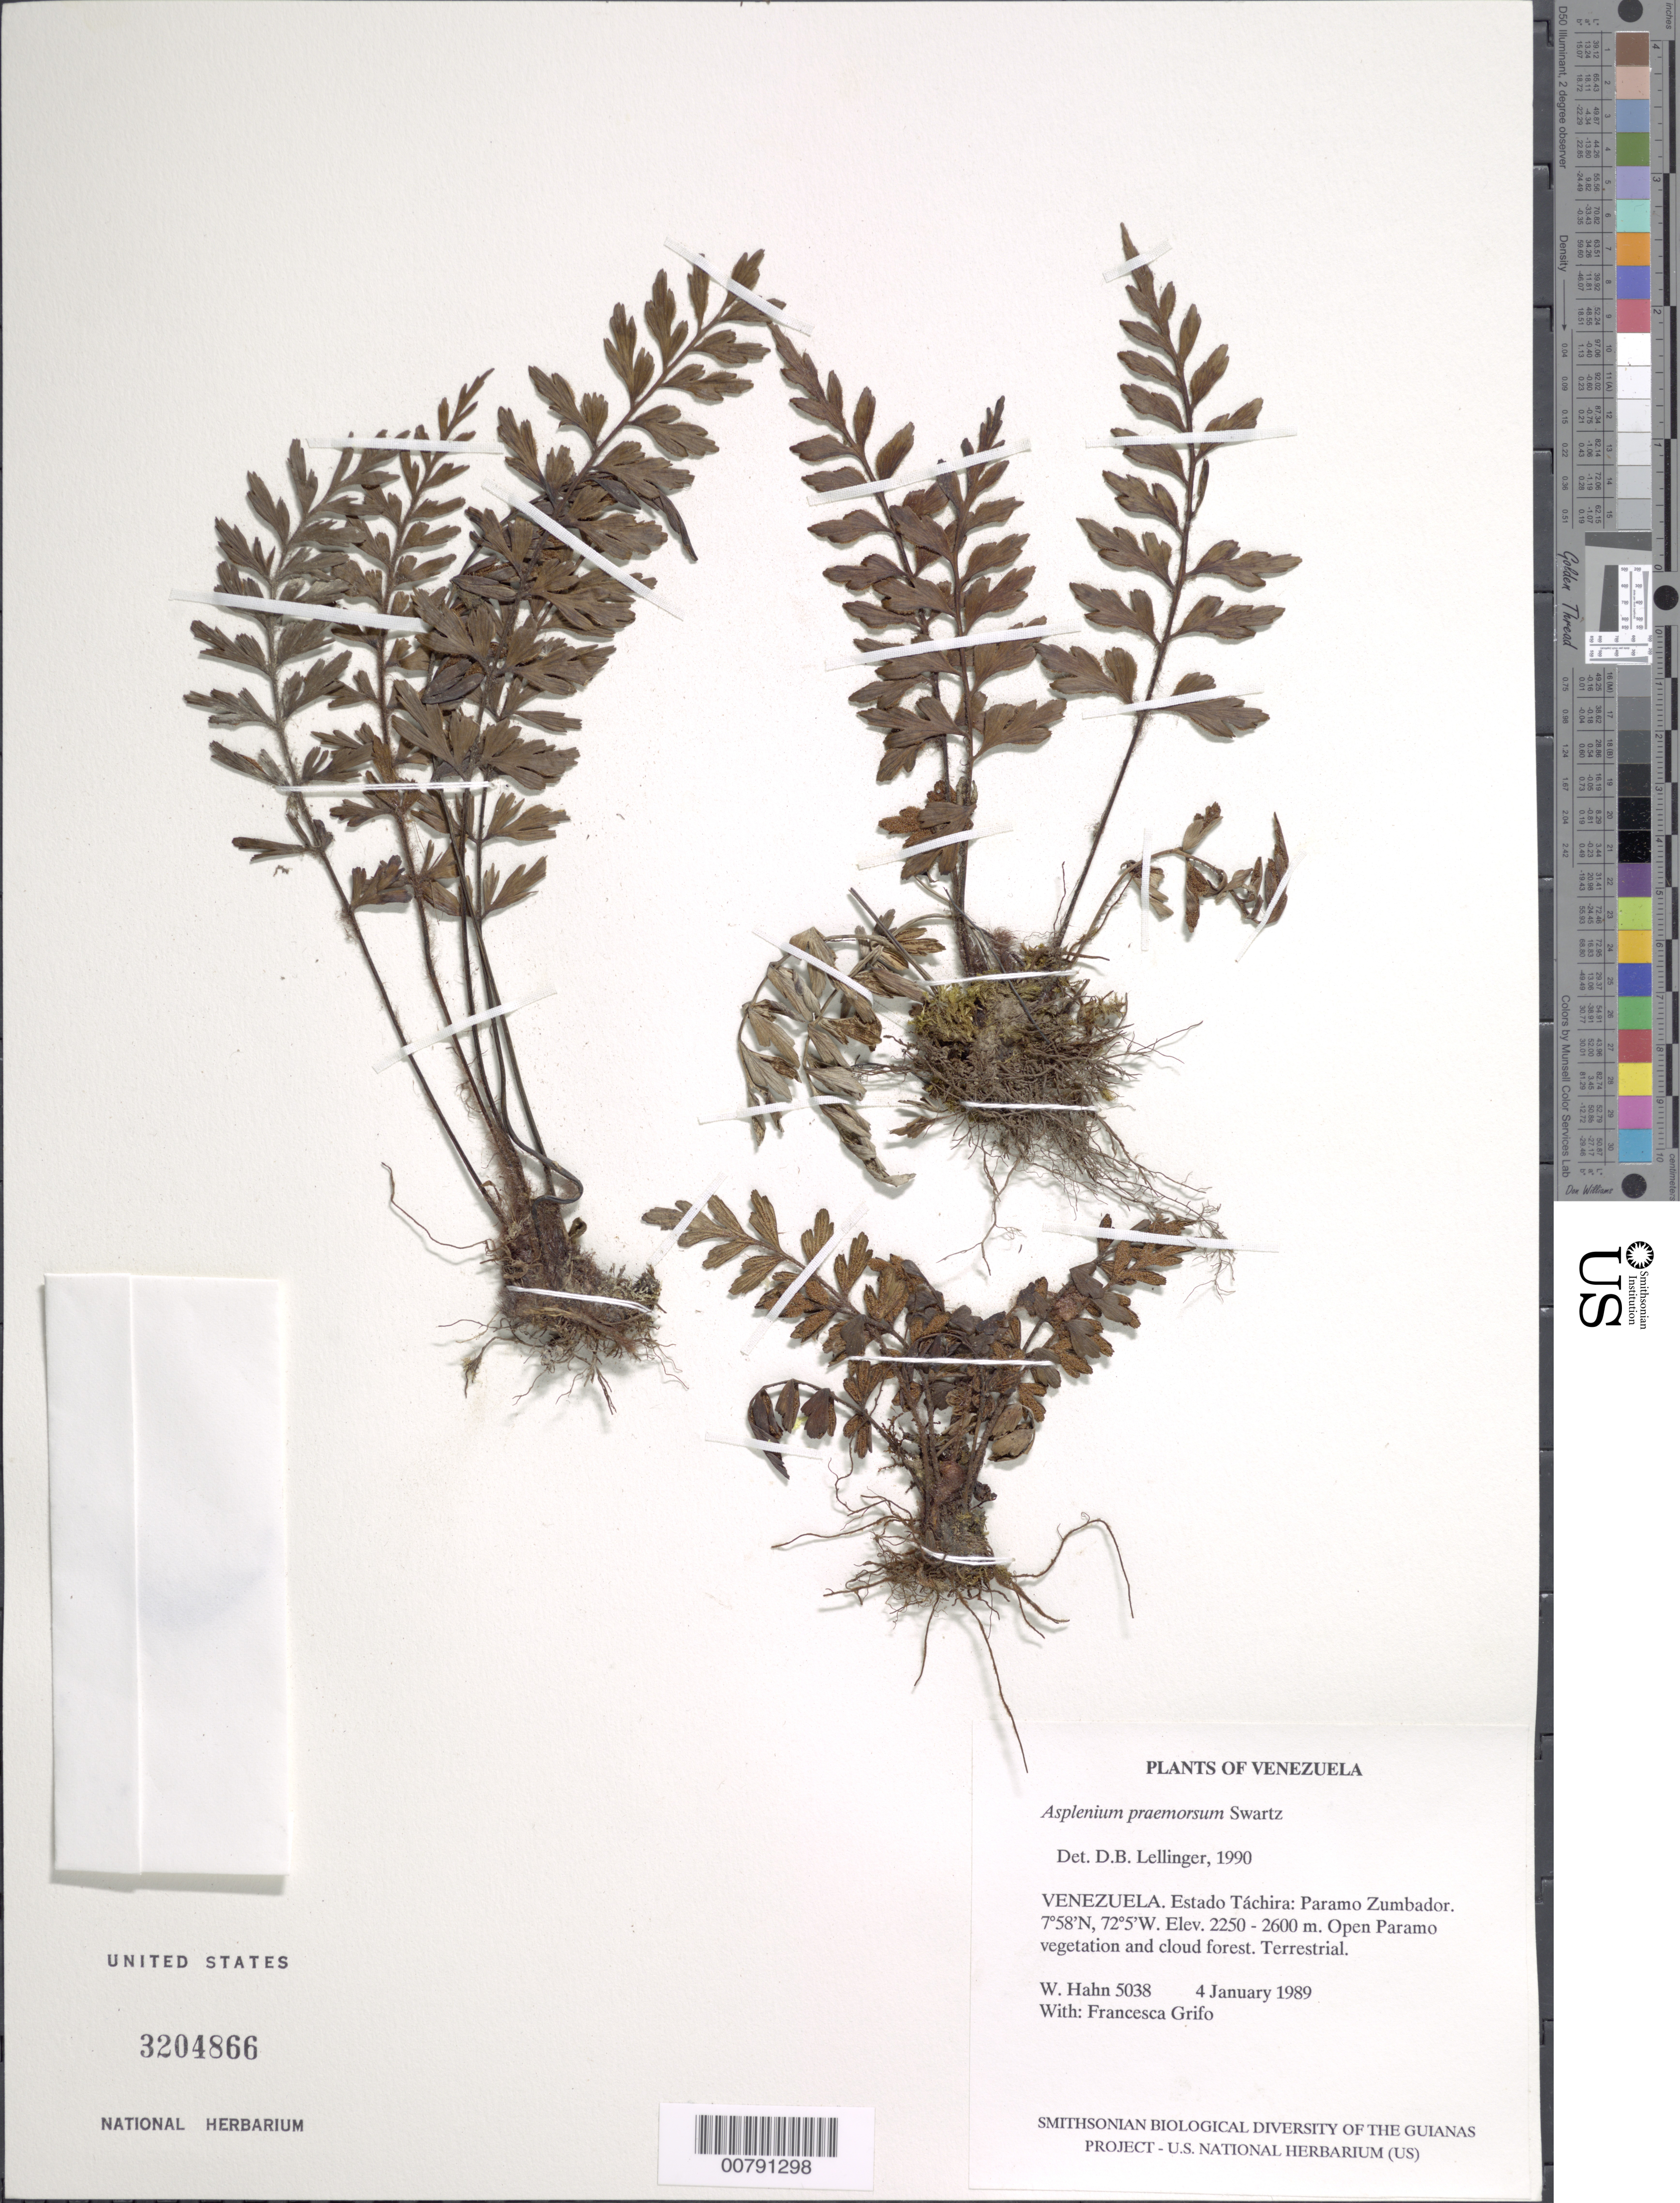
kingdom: Plantae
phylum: Tracheophyta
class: Polypodiopsida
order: Polypodiales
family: Aspleniaceae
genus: Asplenium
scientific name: Asplenium praemorsum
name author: Sw.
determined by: Lellinger, David B., (BOT), Smithsonian Institution - National Museum of Natural History (UNITED STATES)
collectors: W. Hahn & F. Grifo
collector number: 5038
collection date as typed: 4 January 1989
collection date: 1989-01-04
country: Venezuela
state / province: Táchira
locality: Paramo Zumbador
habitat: Open Paramo vegetation and cloud forest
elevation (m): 2250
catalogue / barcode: US 3204866